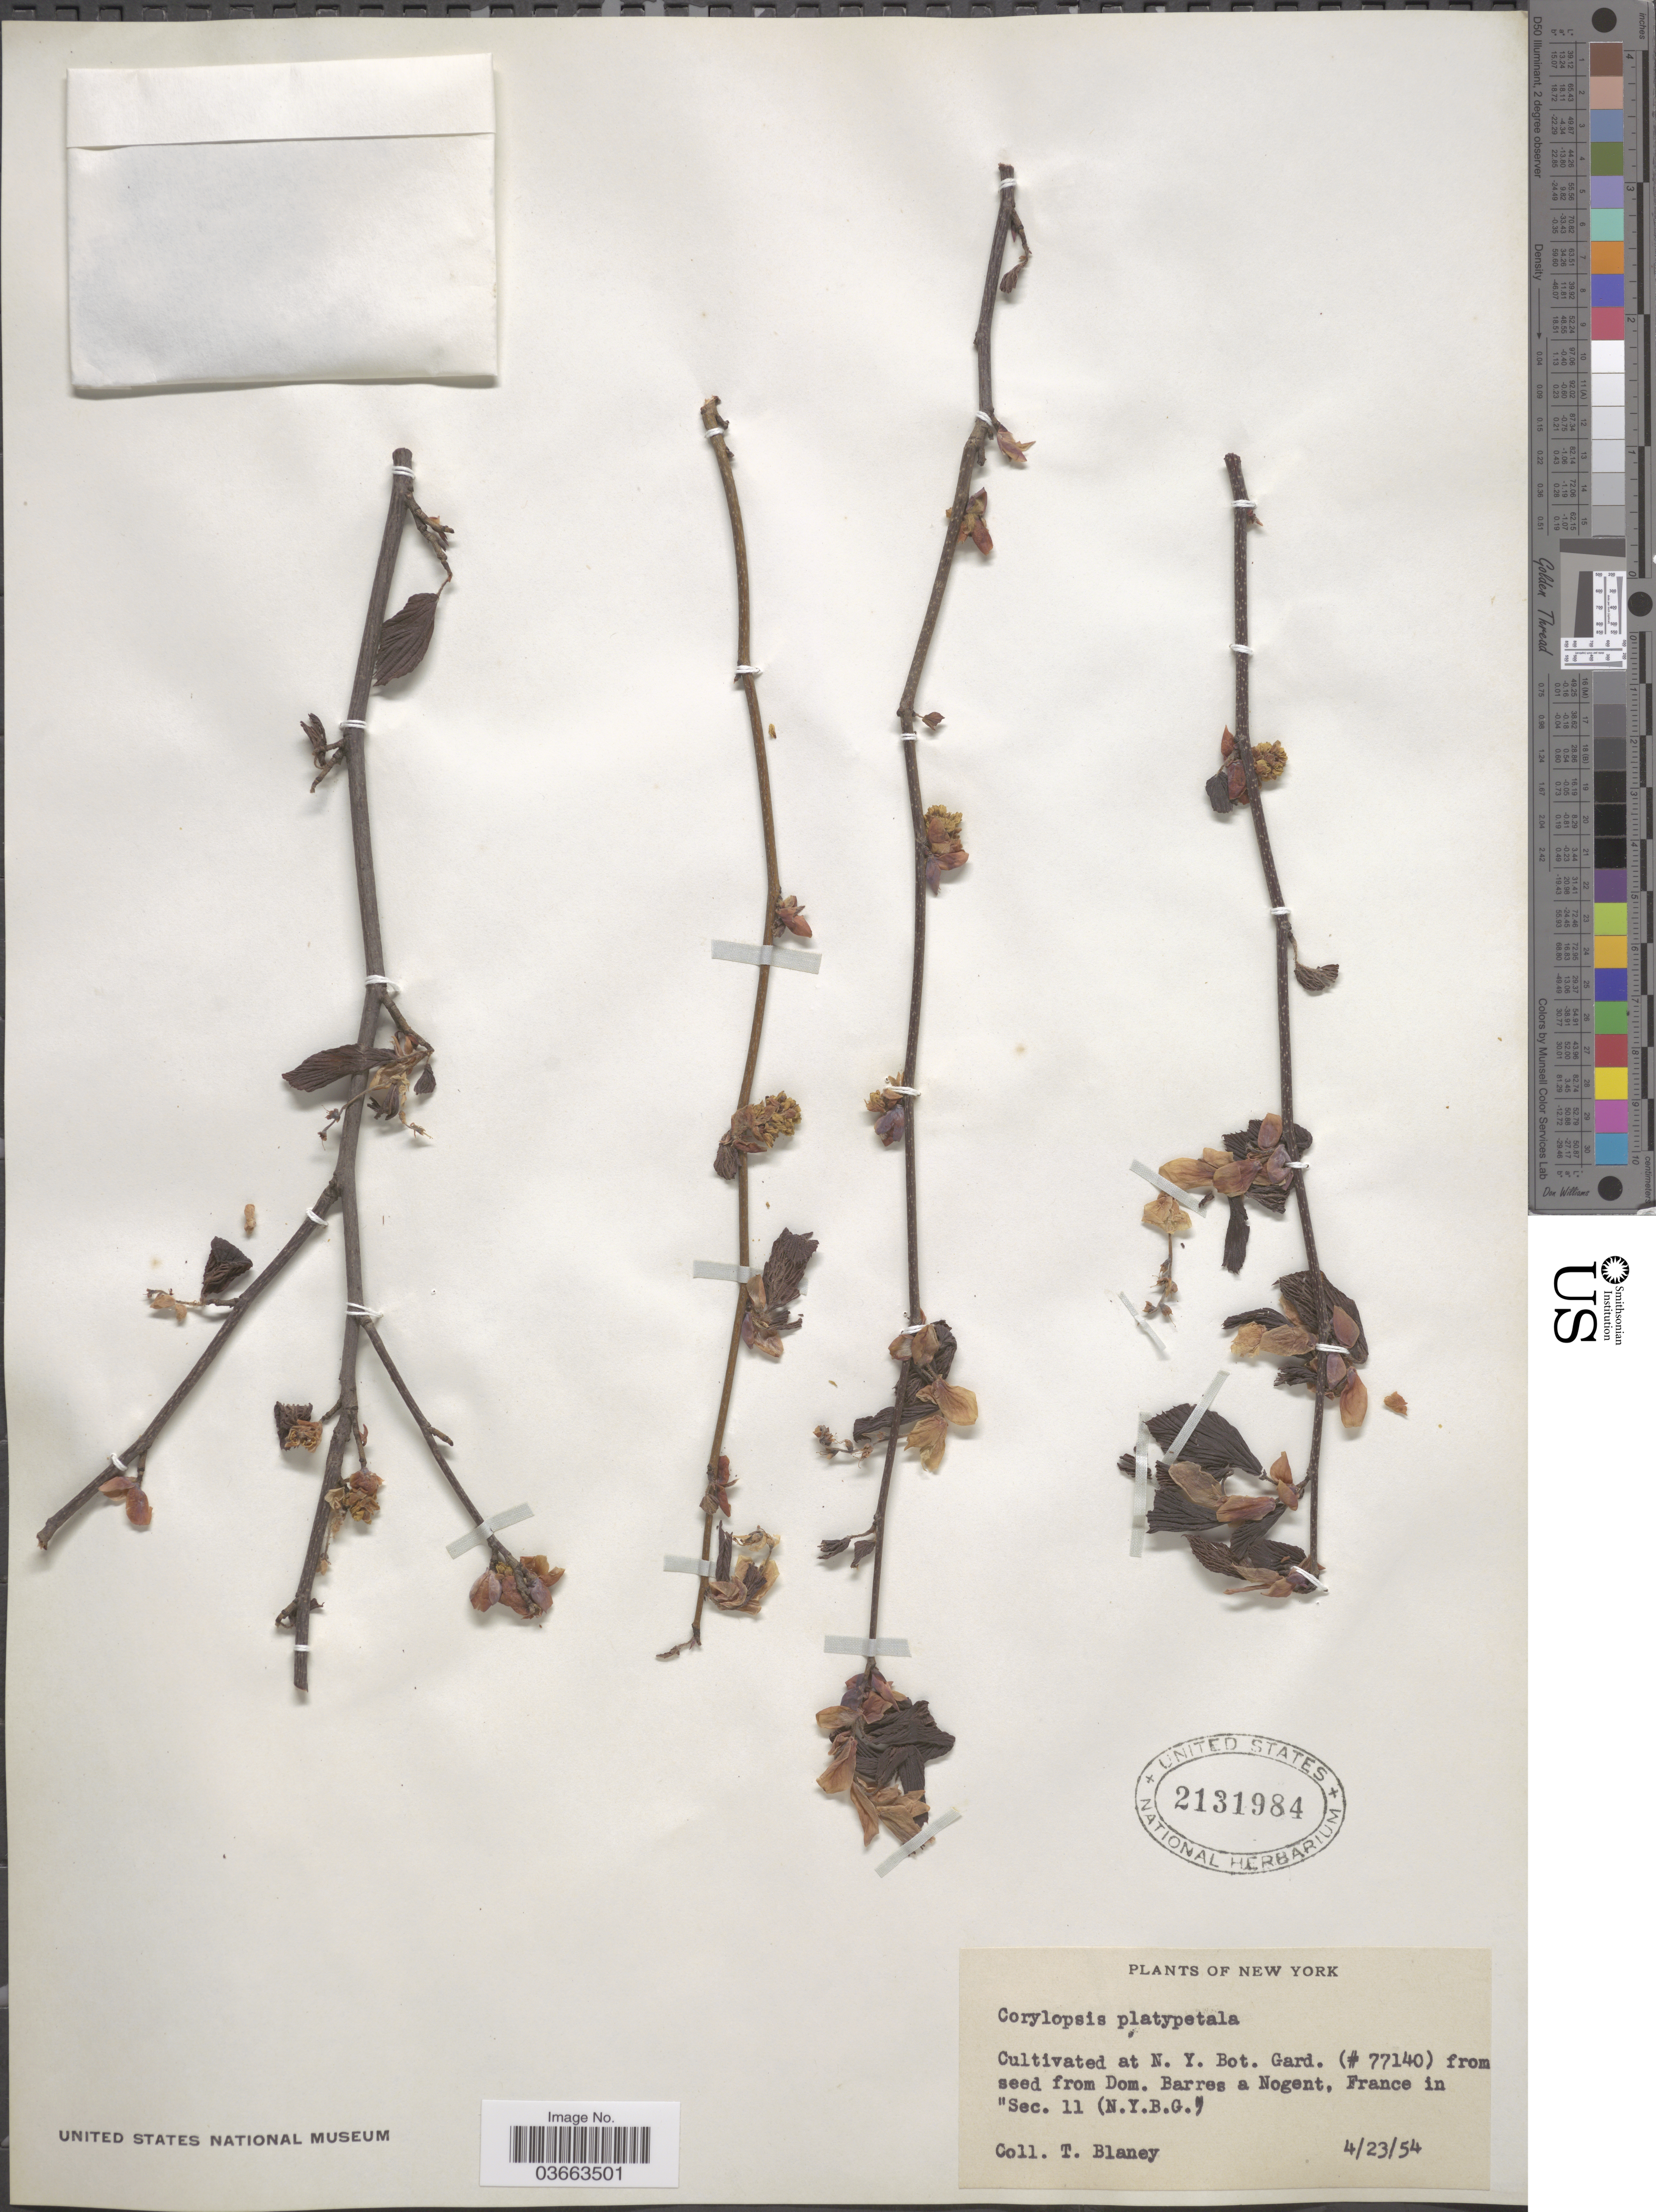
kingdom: Plantae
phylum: Tracheophyta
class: Magnoliopsida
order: Saxifragales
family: Hamamelidaceae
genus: Corylopsis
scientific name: Corylopsis platypetala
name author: Rehder & E.H. Wilson in Sarg.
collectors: T. Blaney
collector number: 77140 ?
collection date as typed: Transcribed d/m/y: 23/4/54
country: United States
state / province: New York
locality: N. Y. Bot. Gard. Sec. 11 (N. Y. B. G.).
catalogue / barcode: US 2131984